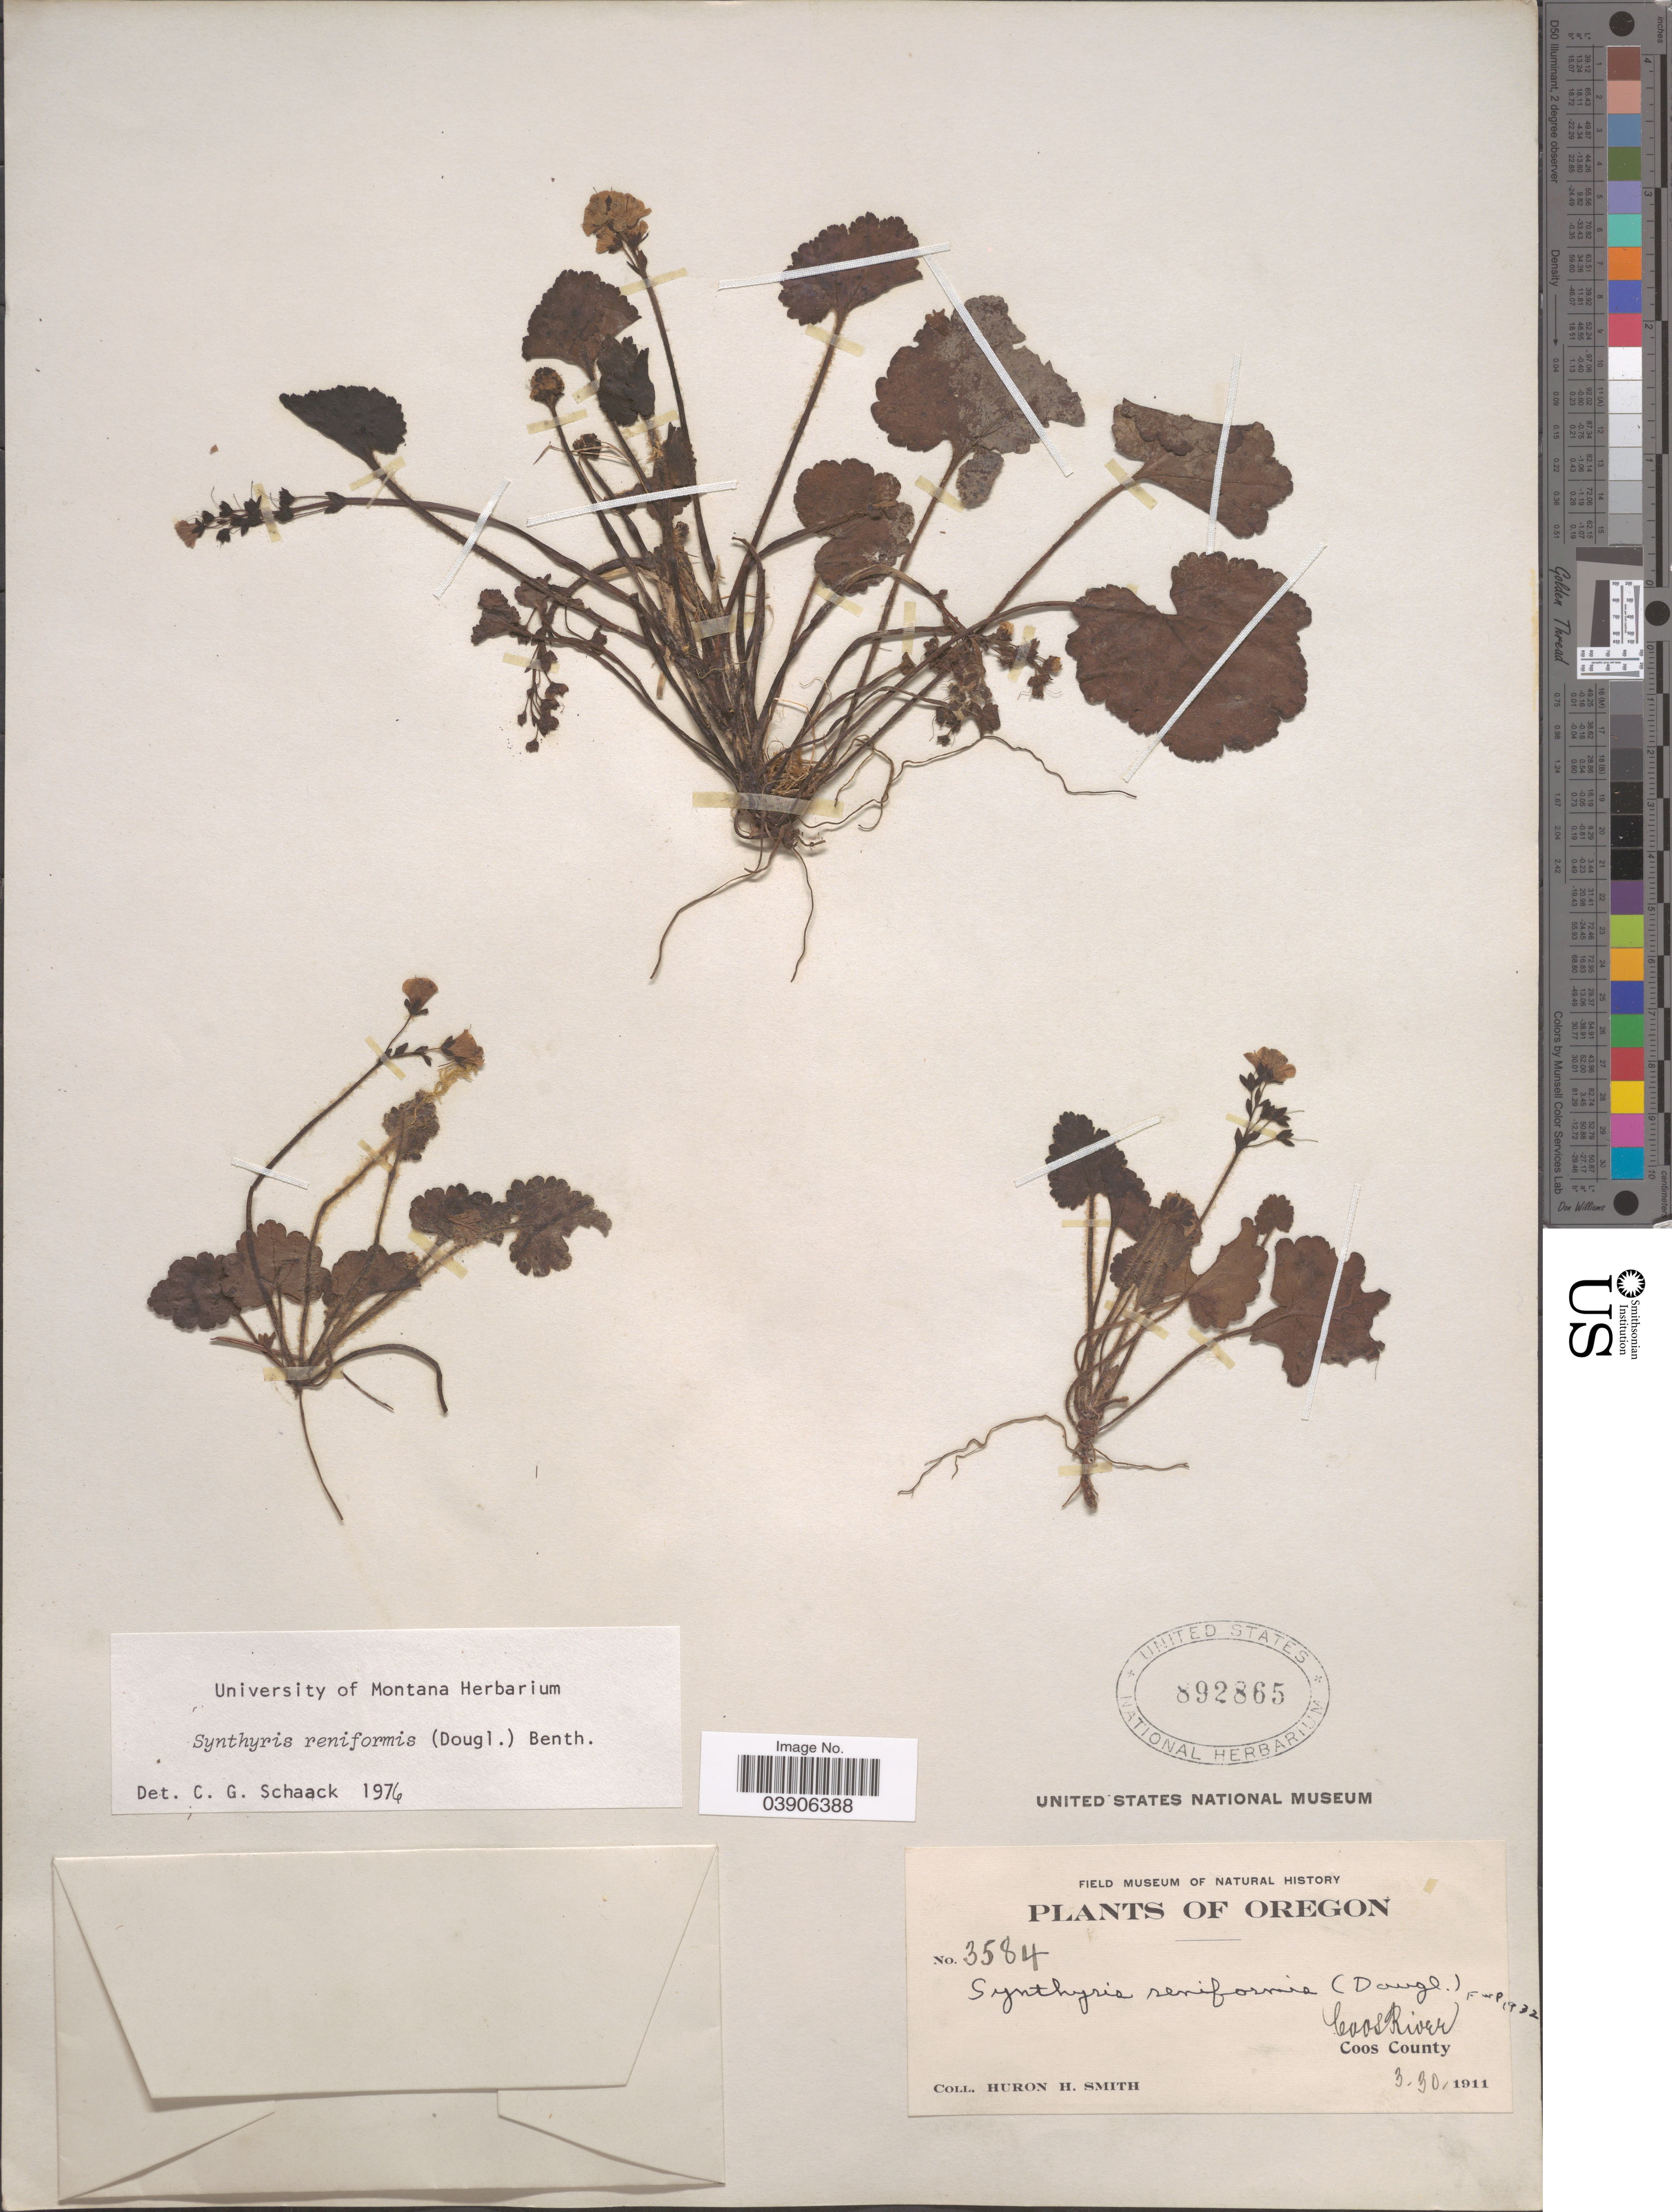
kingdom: Plantae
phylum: Tracheophyta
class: Magnoliopsida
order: Lamiales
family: Plantaginaceae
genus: Synthyris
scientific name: Synthyris reniformis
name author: Benth.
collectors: Huron H. Smith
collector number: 3584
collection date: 1911-03-30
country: United States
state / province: Oregon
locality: Coos River. Coos County.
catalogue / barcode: US 892865